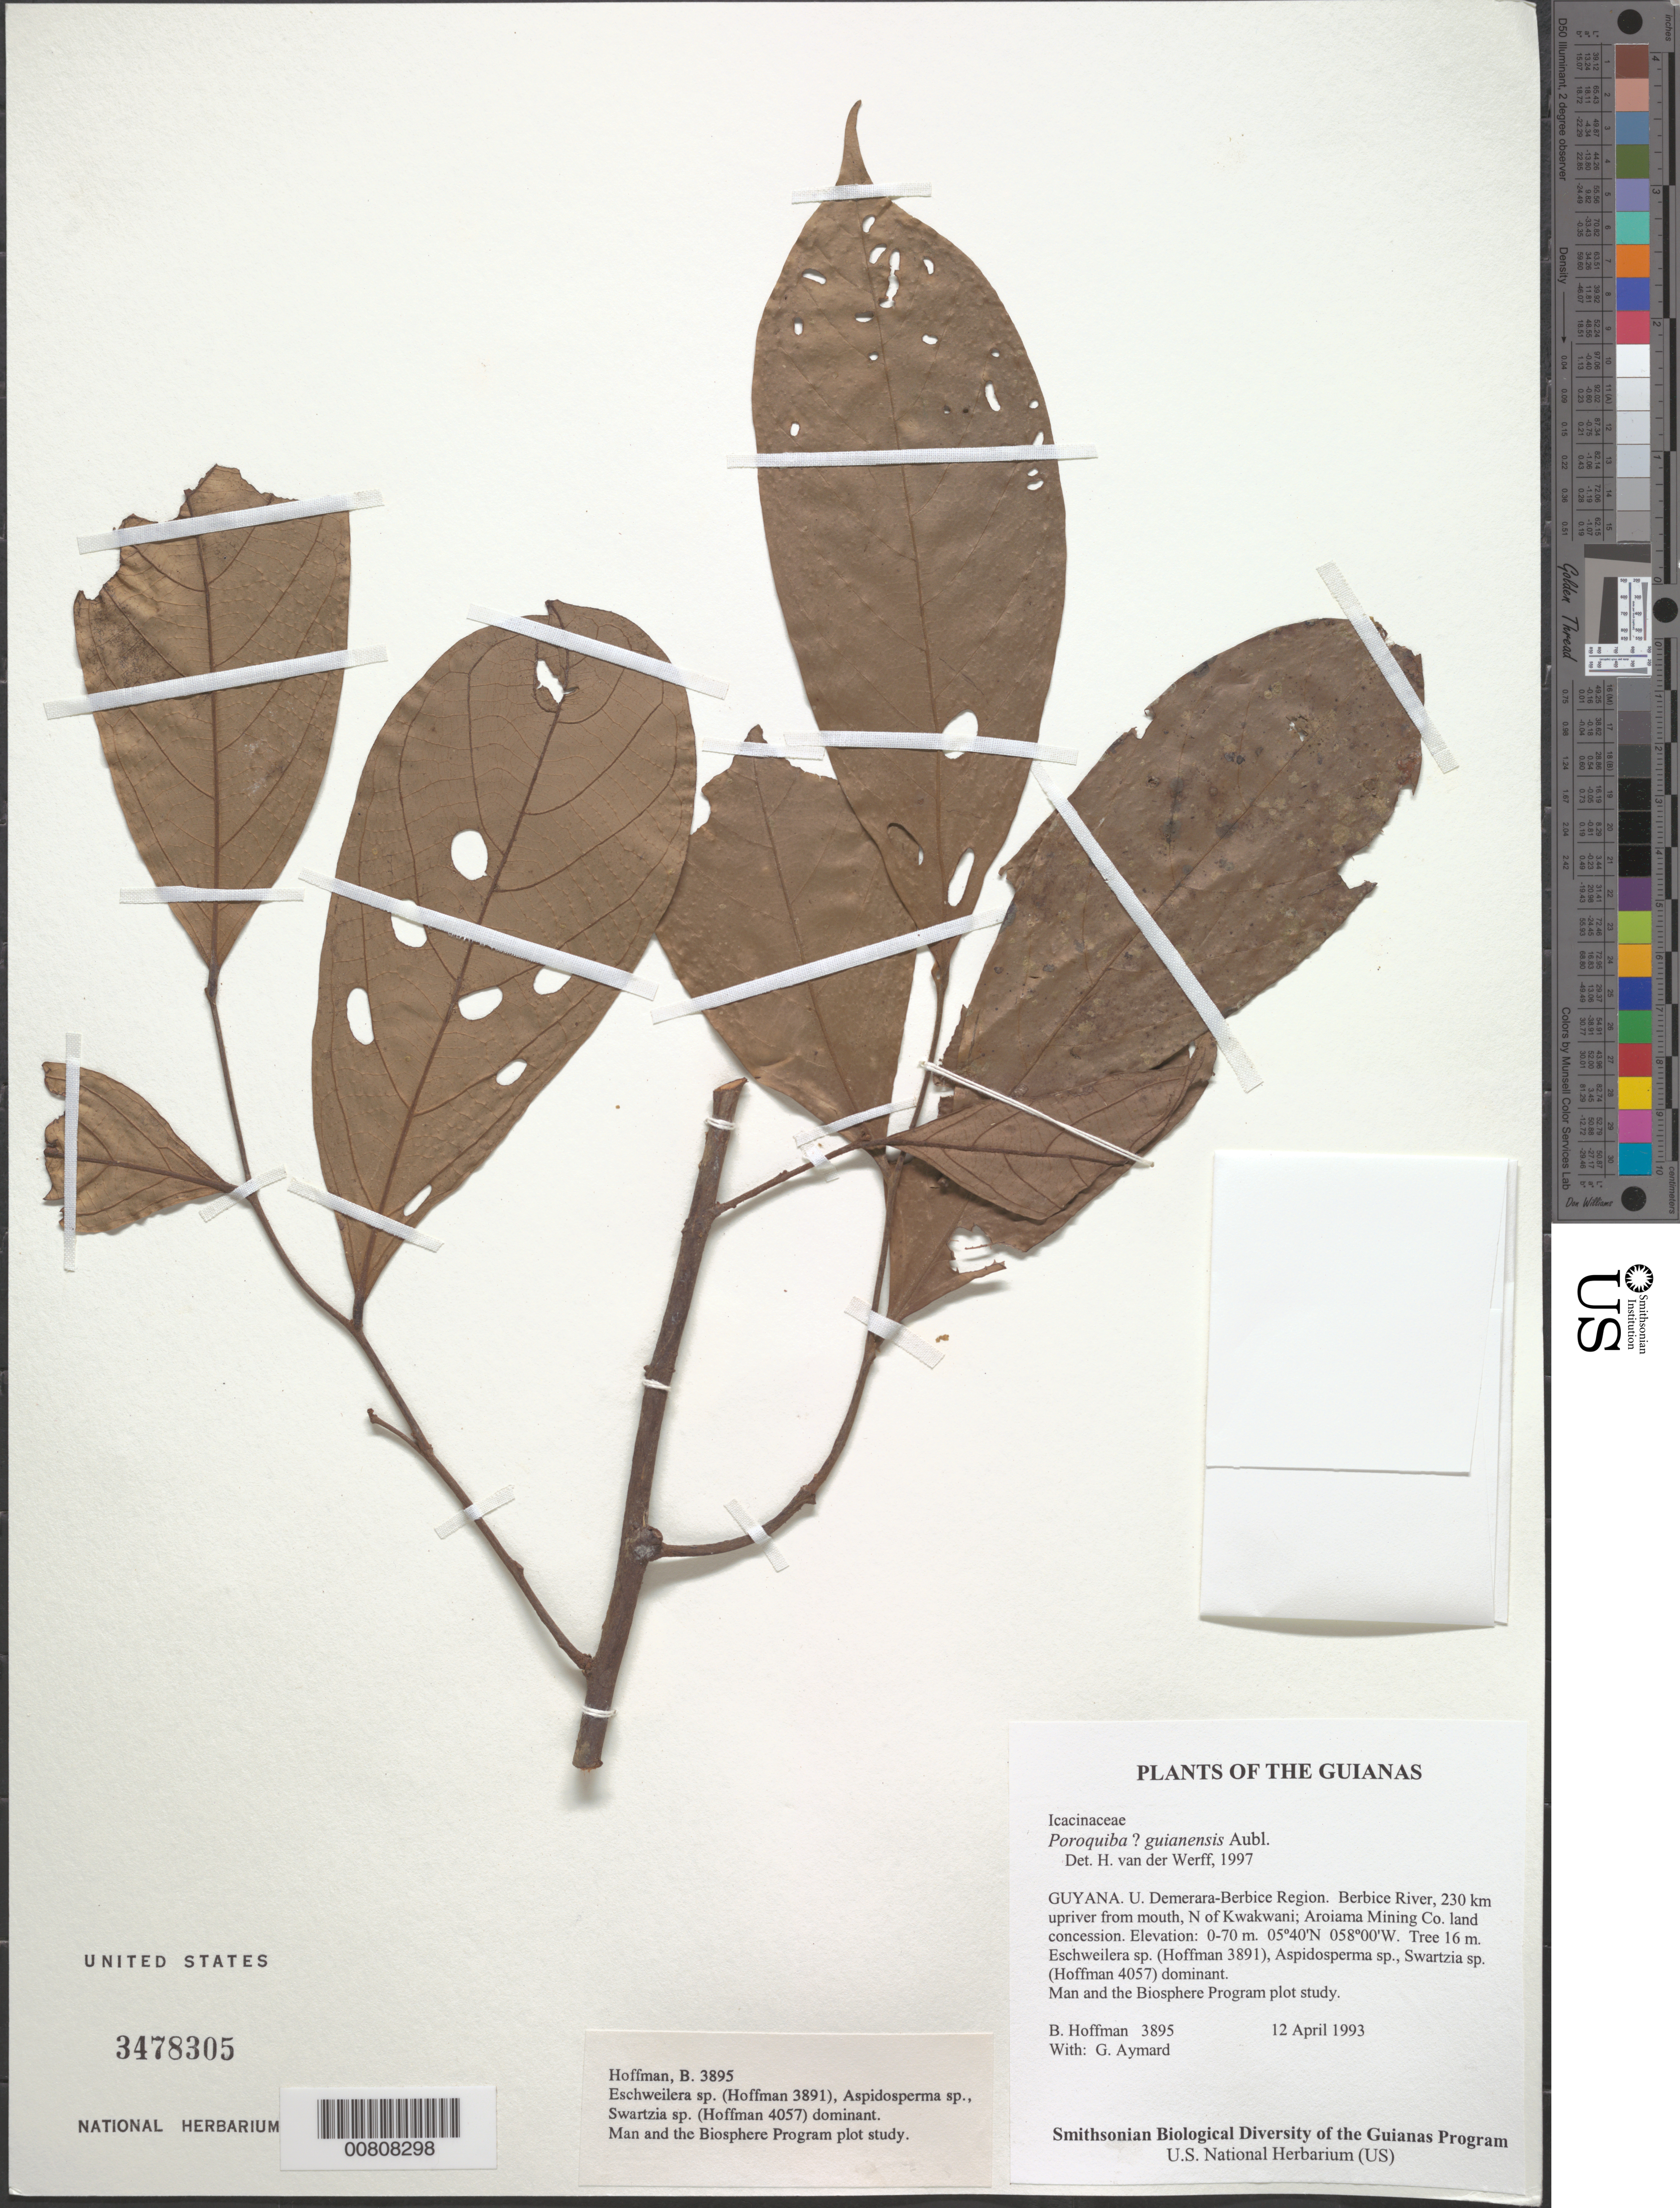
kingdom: Plantae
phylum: Tracheophyta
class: Magnoliopsida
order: Metteniusales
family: Metteniusaceae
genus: Poraqueiba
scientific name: Poraqueiba guianensis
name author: Aubl.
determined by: van der Werff, H., (MO), Missouri Botanical Garden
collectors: B. Hoffman & G. A. Aymard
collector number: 3895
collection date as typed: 12 April 1993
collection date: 1993-04-12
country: Guyana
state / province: U. Demerara-Berbice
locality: Berbice River, 230 km upriver from mouth, N of Kwakwani; Aroiama Mining Co. land concession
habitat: Mixed evergreen forest (mostly disturbed) on brown sandy loam over bauxite deposits; gently undulating terrain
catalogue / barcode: US 3478305